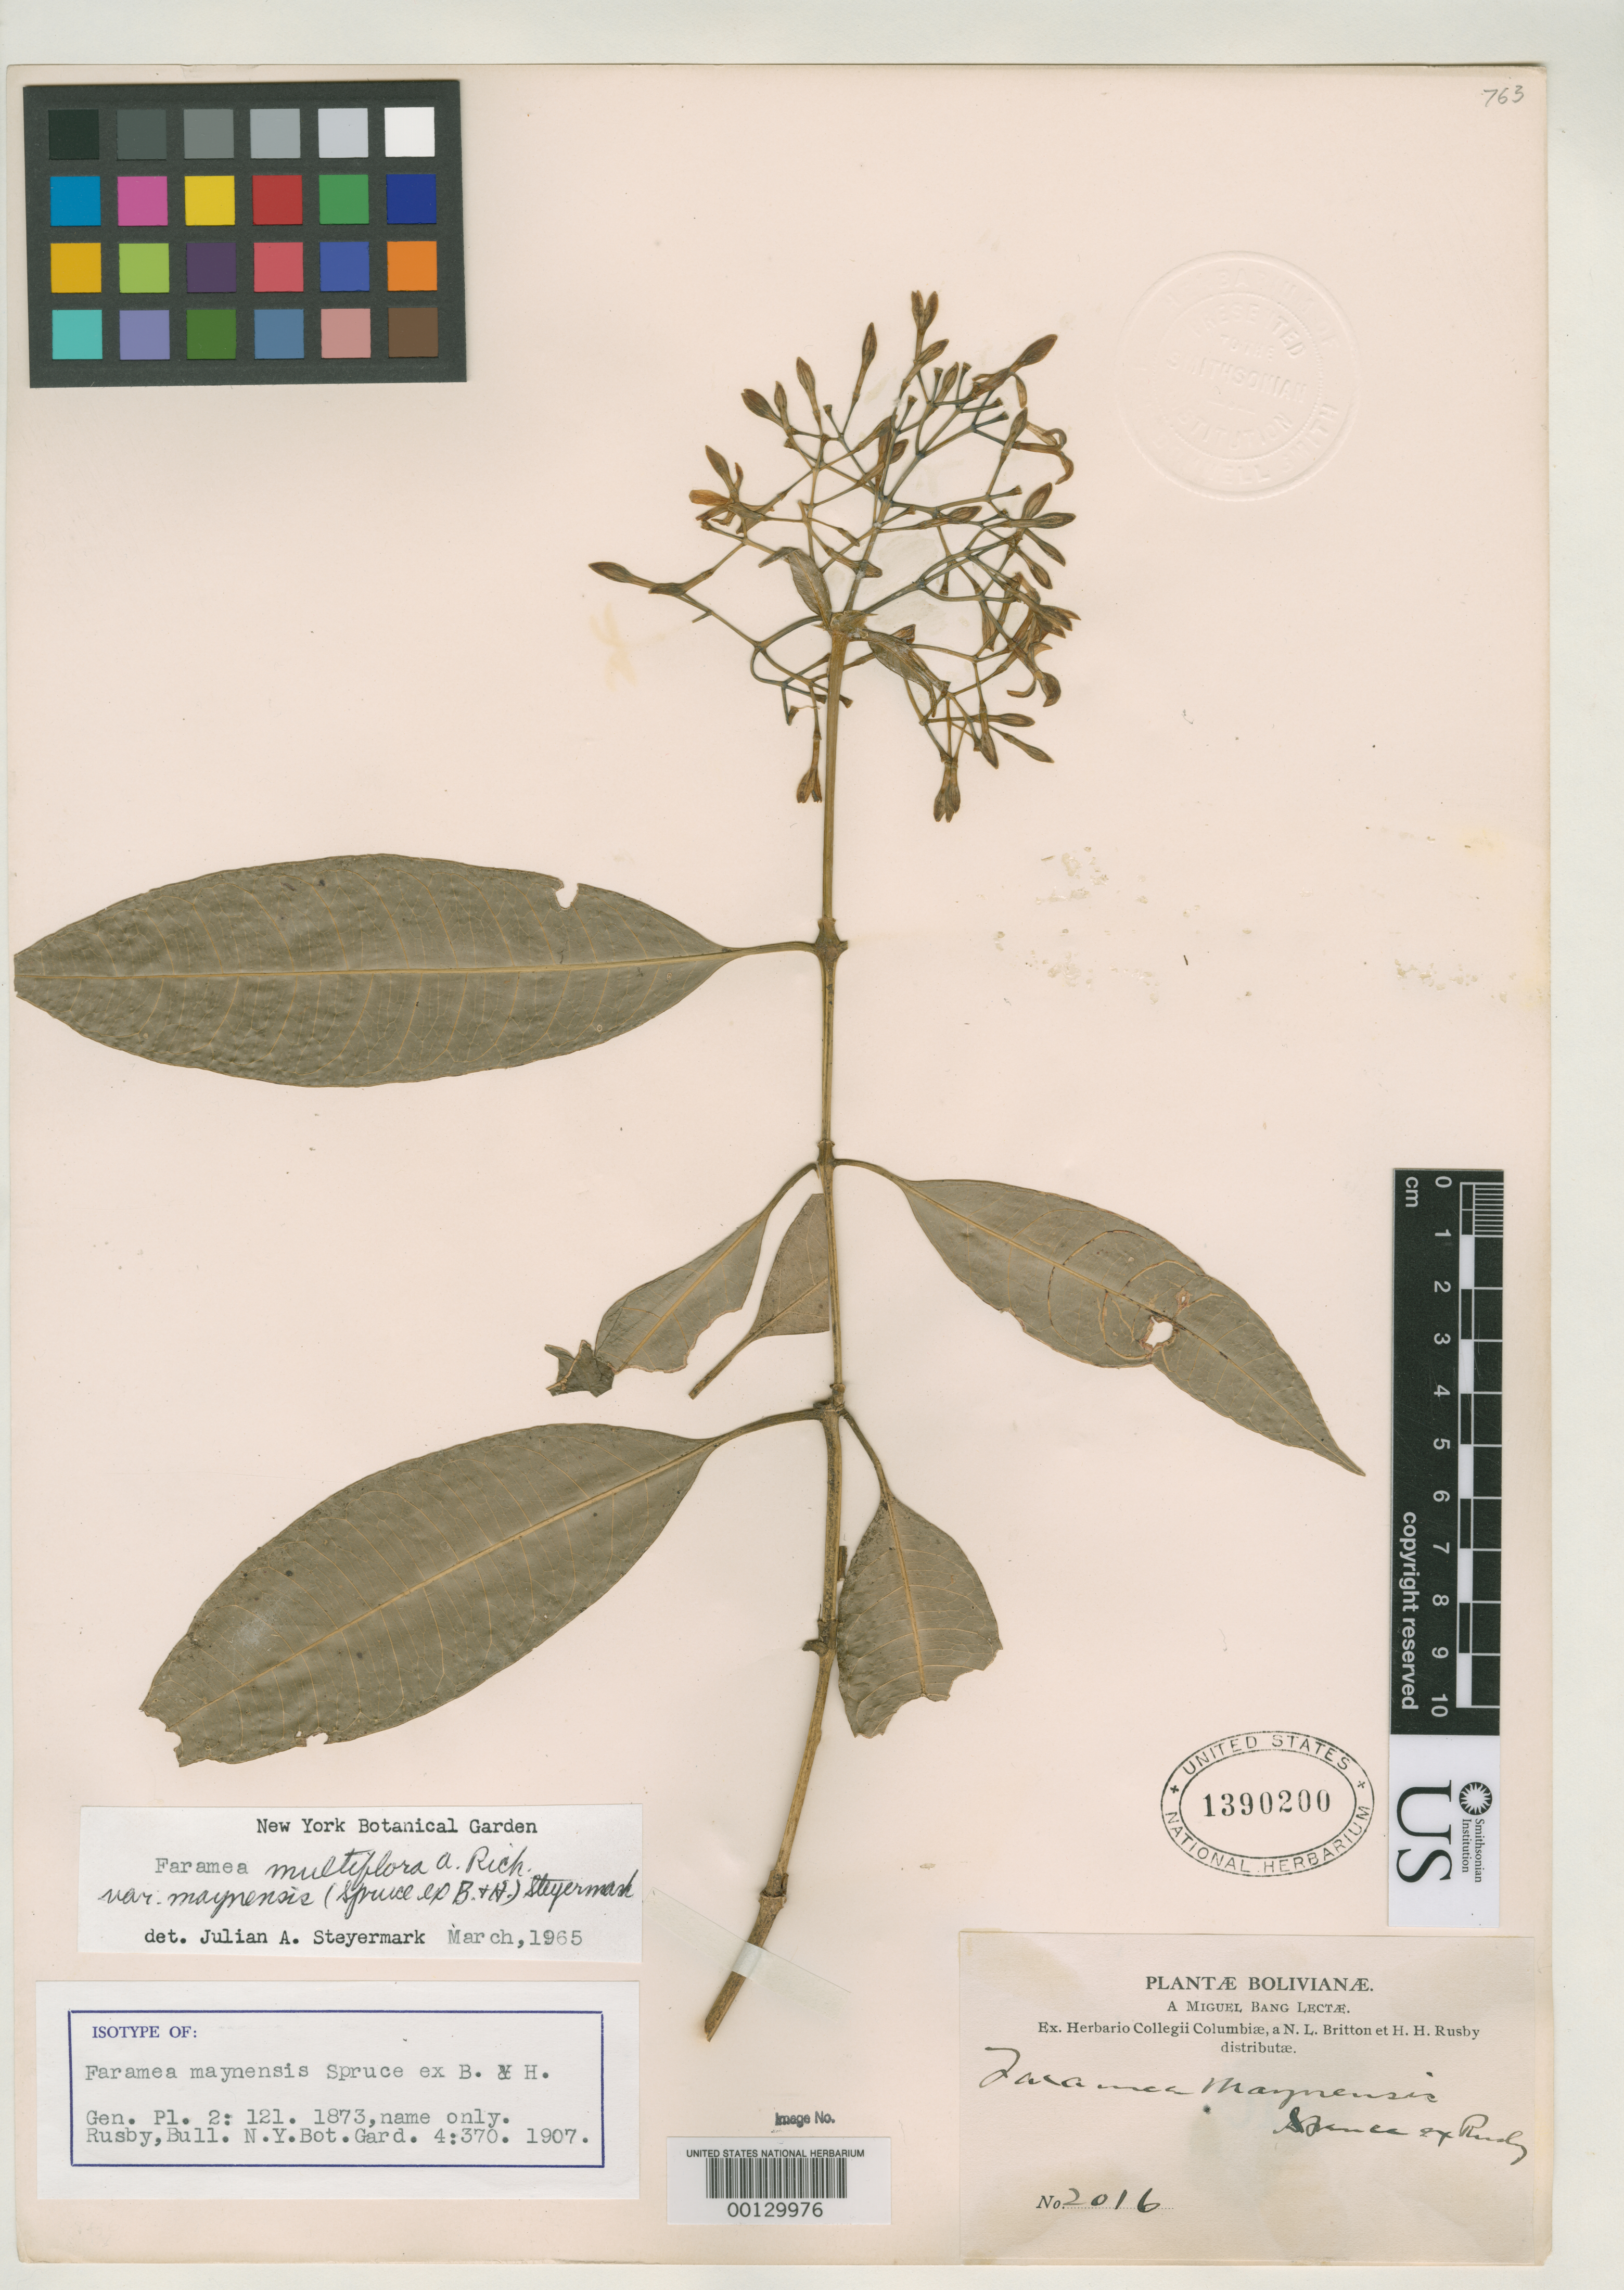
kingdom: Plantae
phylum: Tracheophyta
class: Magnoliopsida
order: Gentianales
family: Rubiaceae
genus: Faramea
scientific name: Faramea maynensis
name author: Spruce ex Rusby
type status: Isotype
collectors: M. Bang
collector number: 2016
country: Bolivia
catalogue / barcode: US 1390200